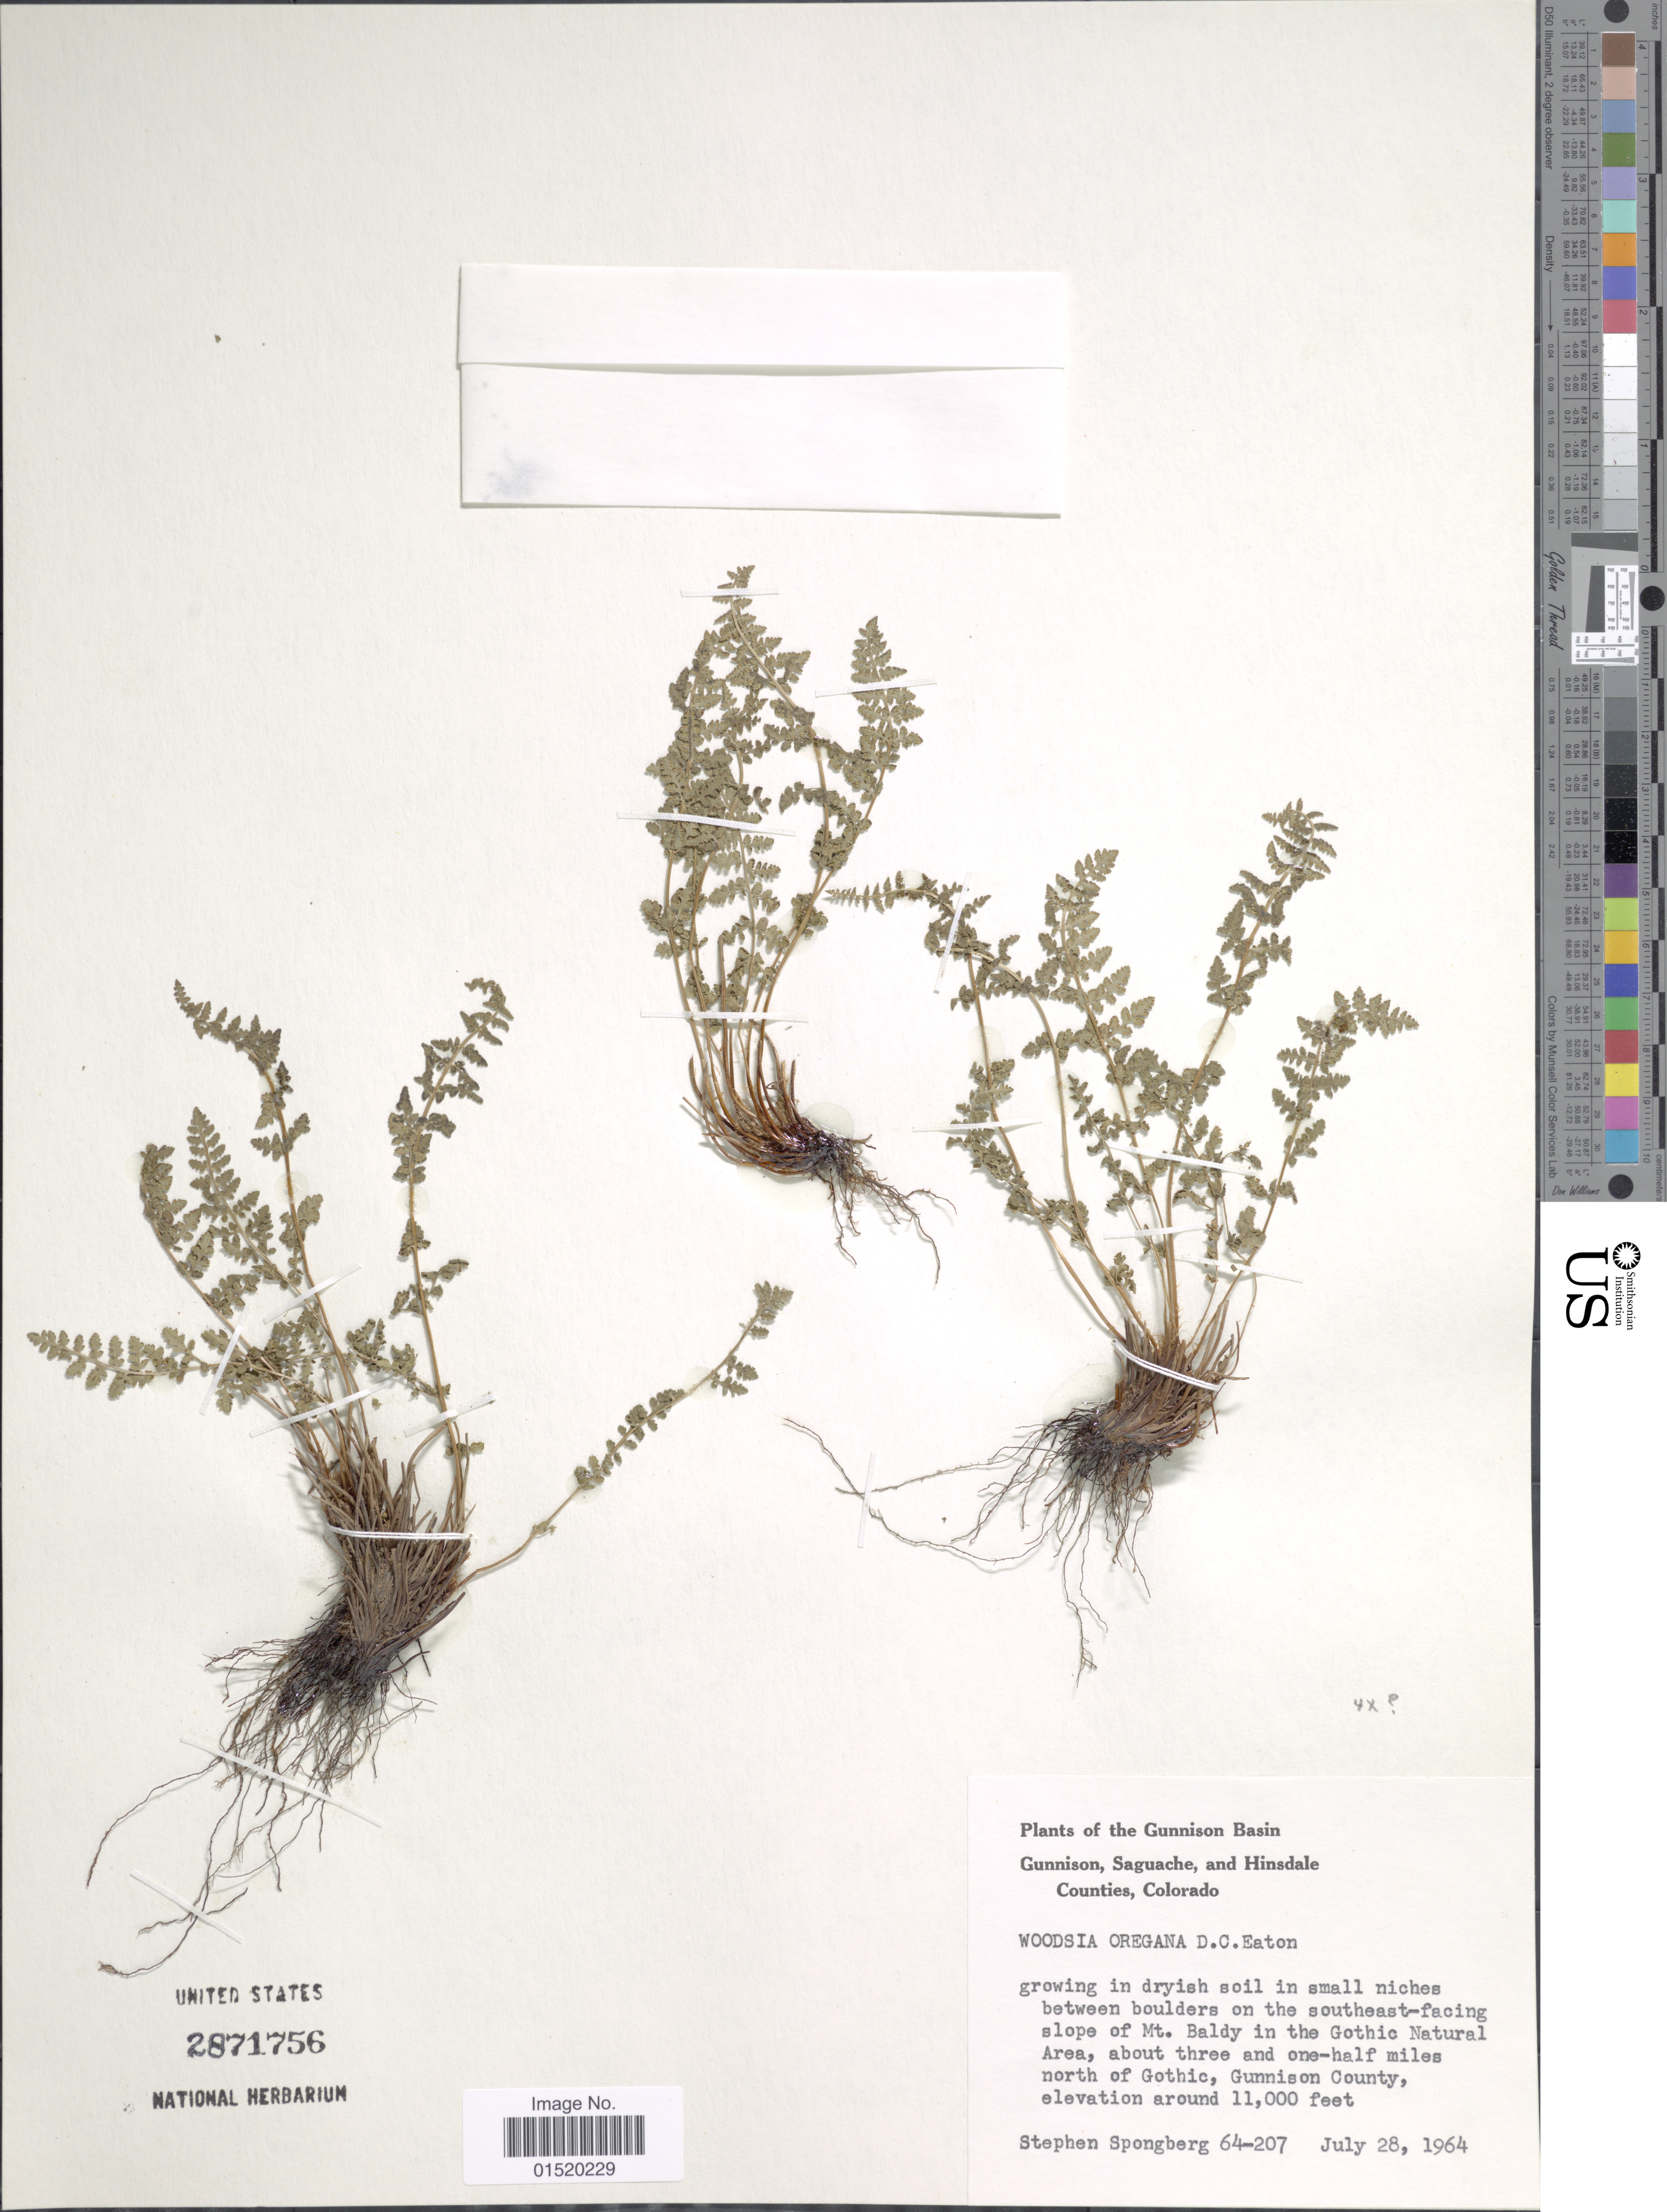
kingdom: Plantae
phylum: Tracheophyta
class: Polypodiopsida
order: Polypodiales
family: Woodsiaceae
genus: Woodsia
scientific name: Woodsia oregana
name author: D.C. Eaton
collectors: S. A.Spongberg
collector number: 64-207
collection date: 1964-07-28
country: United States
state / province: Colorado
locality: The Gunnison Basin, Gunnison, Saguache, and Hinsdale Counties, between boulders on the southeastfacing slope of Mt. Baldy in the Gothic Natural Area, about three and one-half miles north of Gothic, Gunnison County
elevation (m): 3353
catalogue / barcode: US 2871756